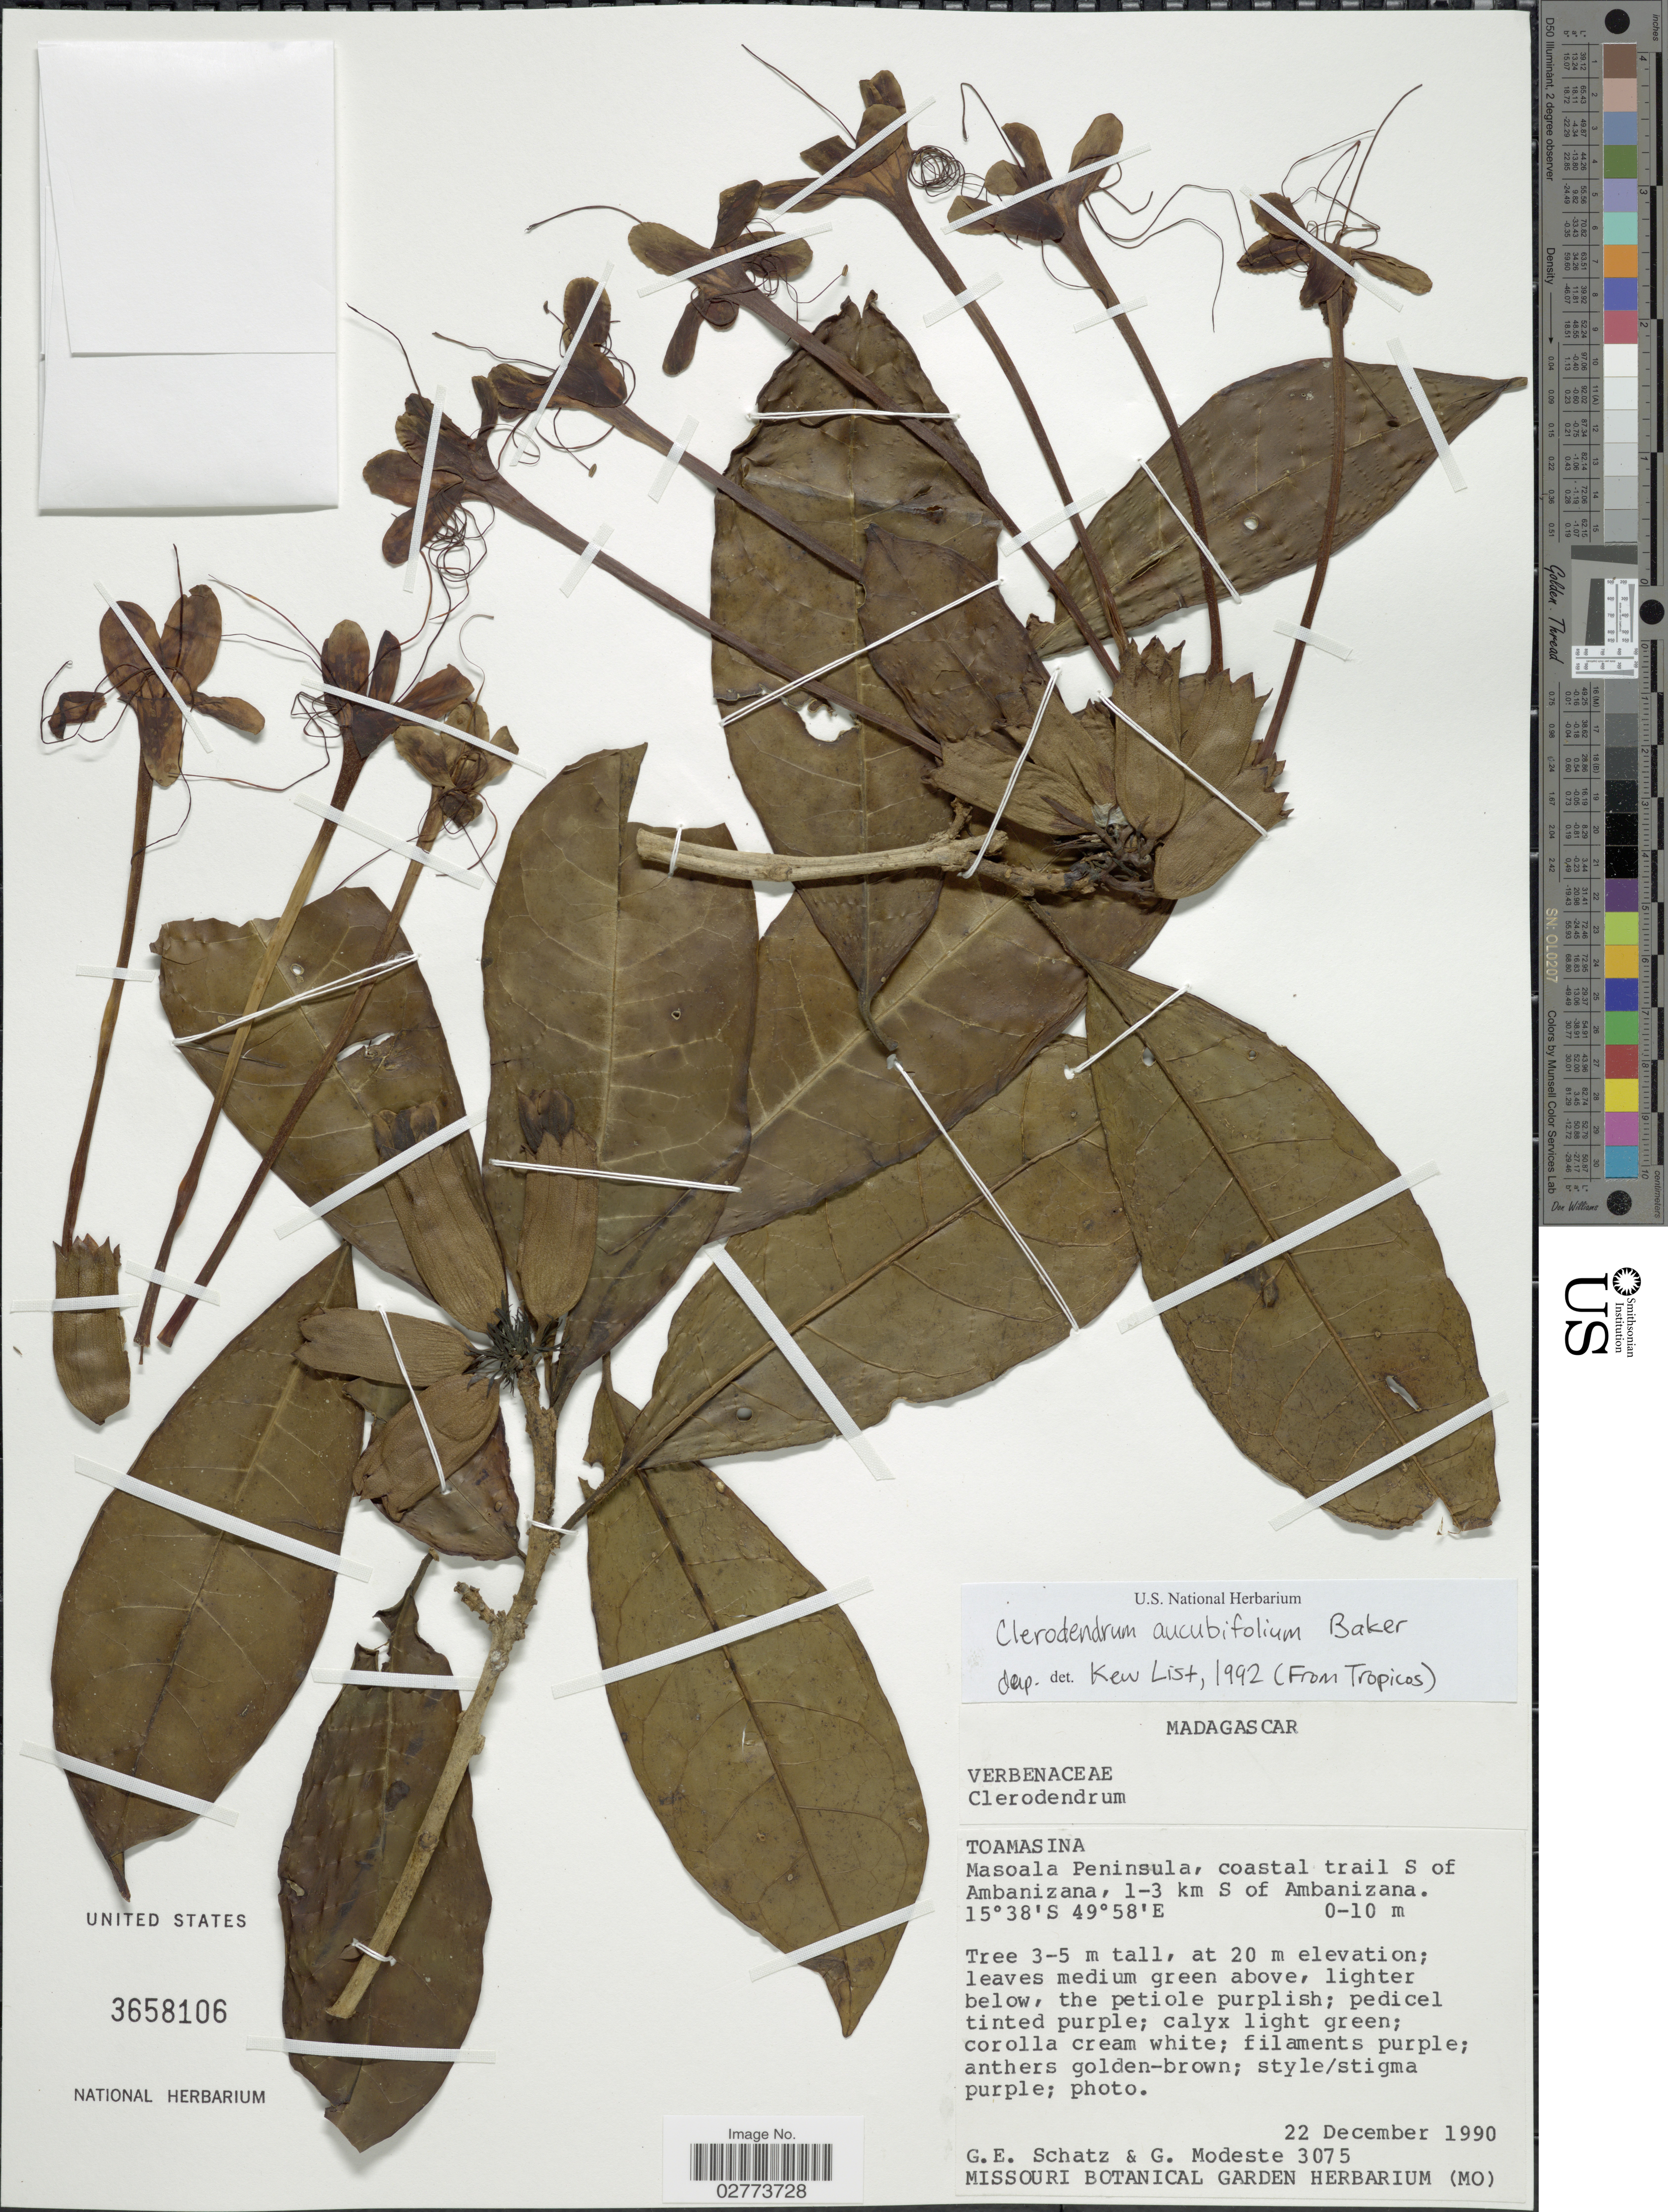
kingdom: Plantae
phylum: Tracheophyta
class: Magnoliopsida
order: Lamiales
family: Lamiaceae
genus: Clerodendrum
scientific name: Clerodendrum aucubifolium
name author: Baker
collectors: G. Schatz & G. Modeste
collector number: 3075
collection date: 1990-12-22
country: Madagascar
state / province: Analanjirofo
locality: Masoala Peninsula, coastal trail S of Ambanizana, 1-3 km S of Ambanizana.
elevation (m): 0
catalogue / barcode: US 3658106